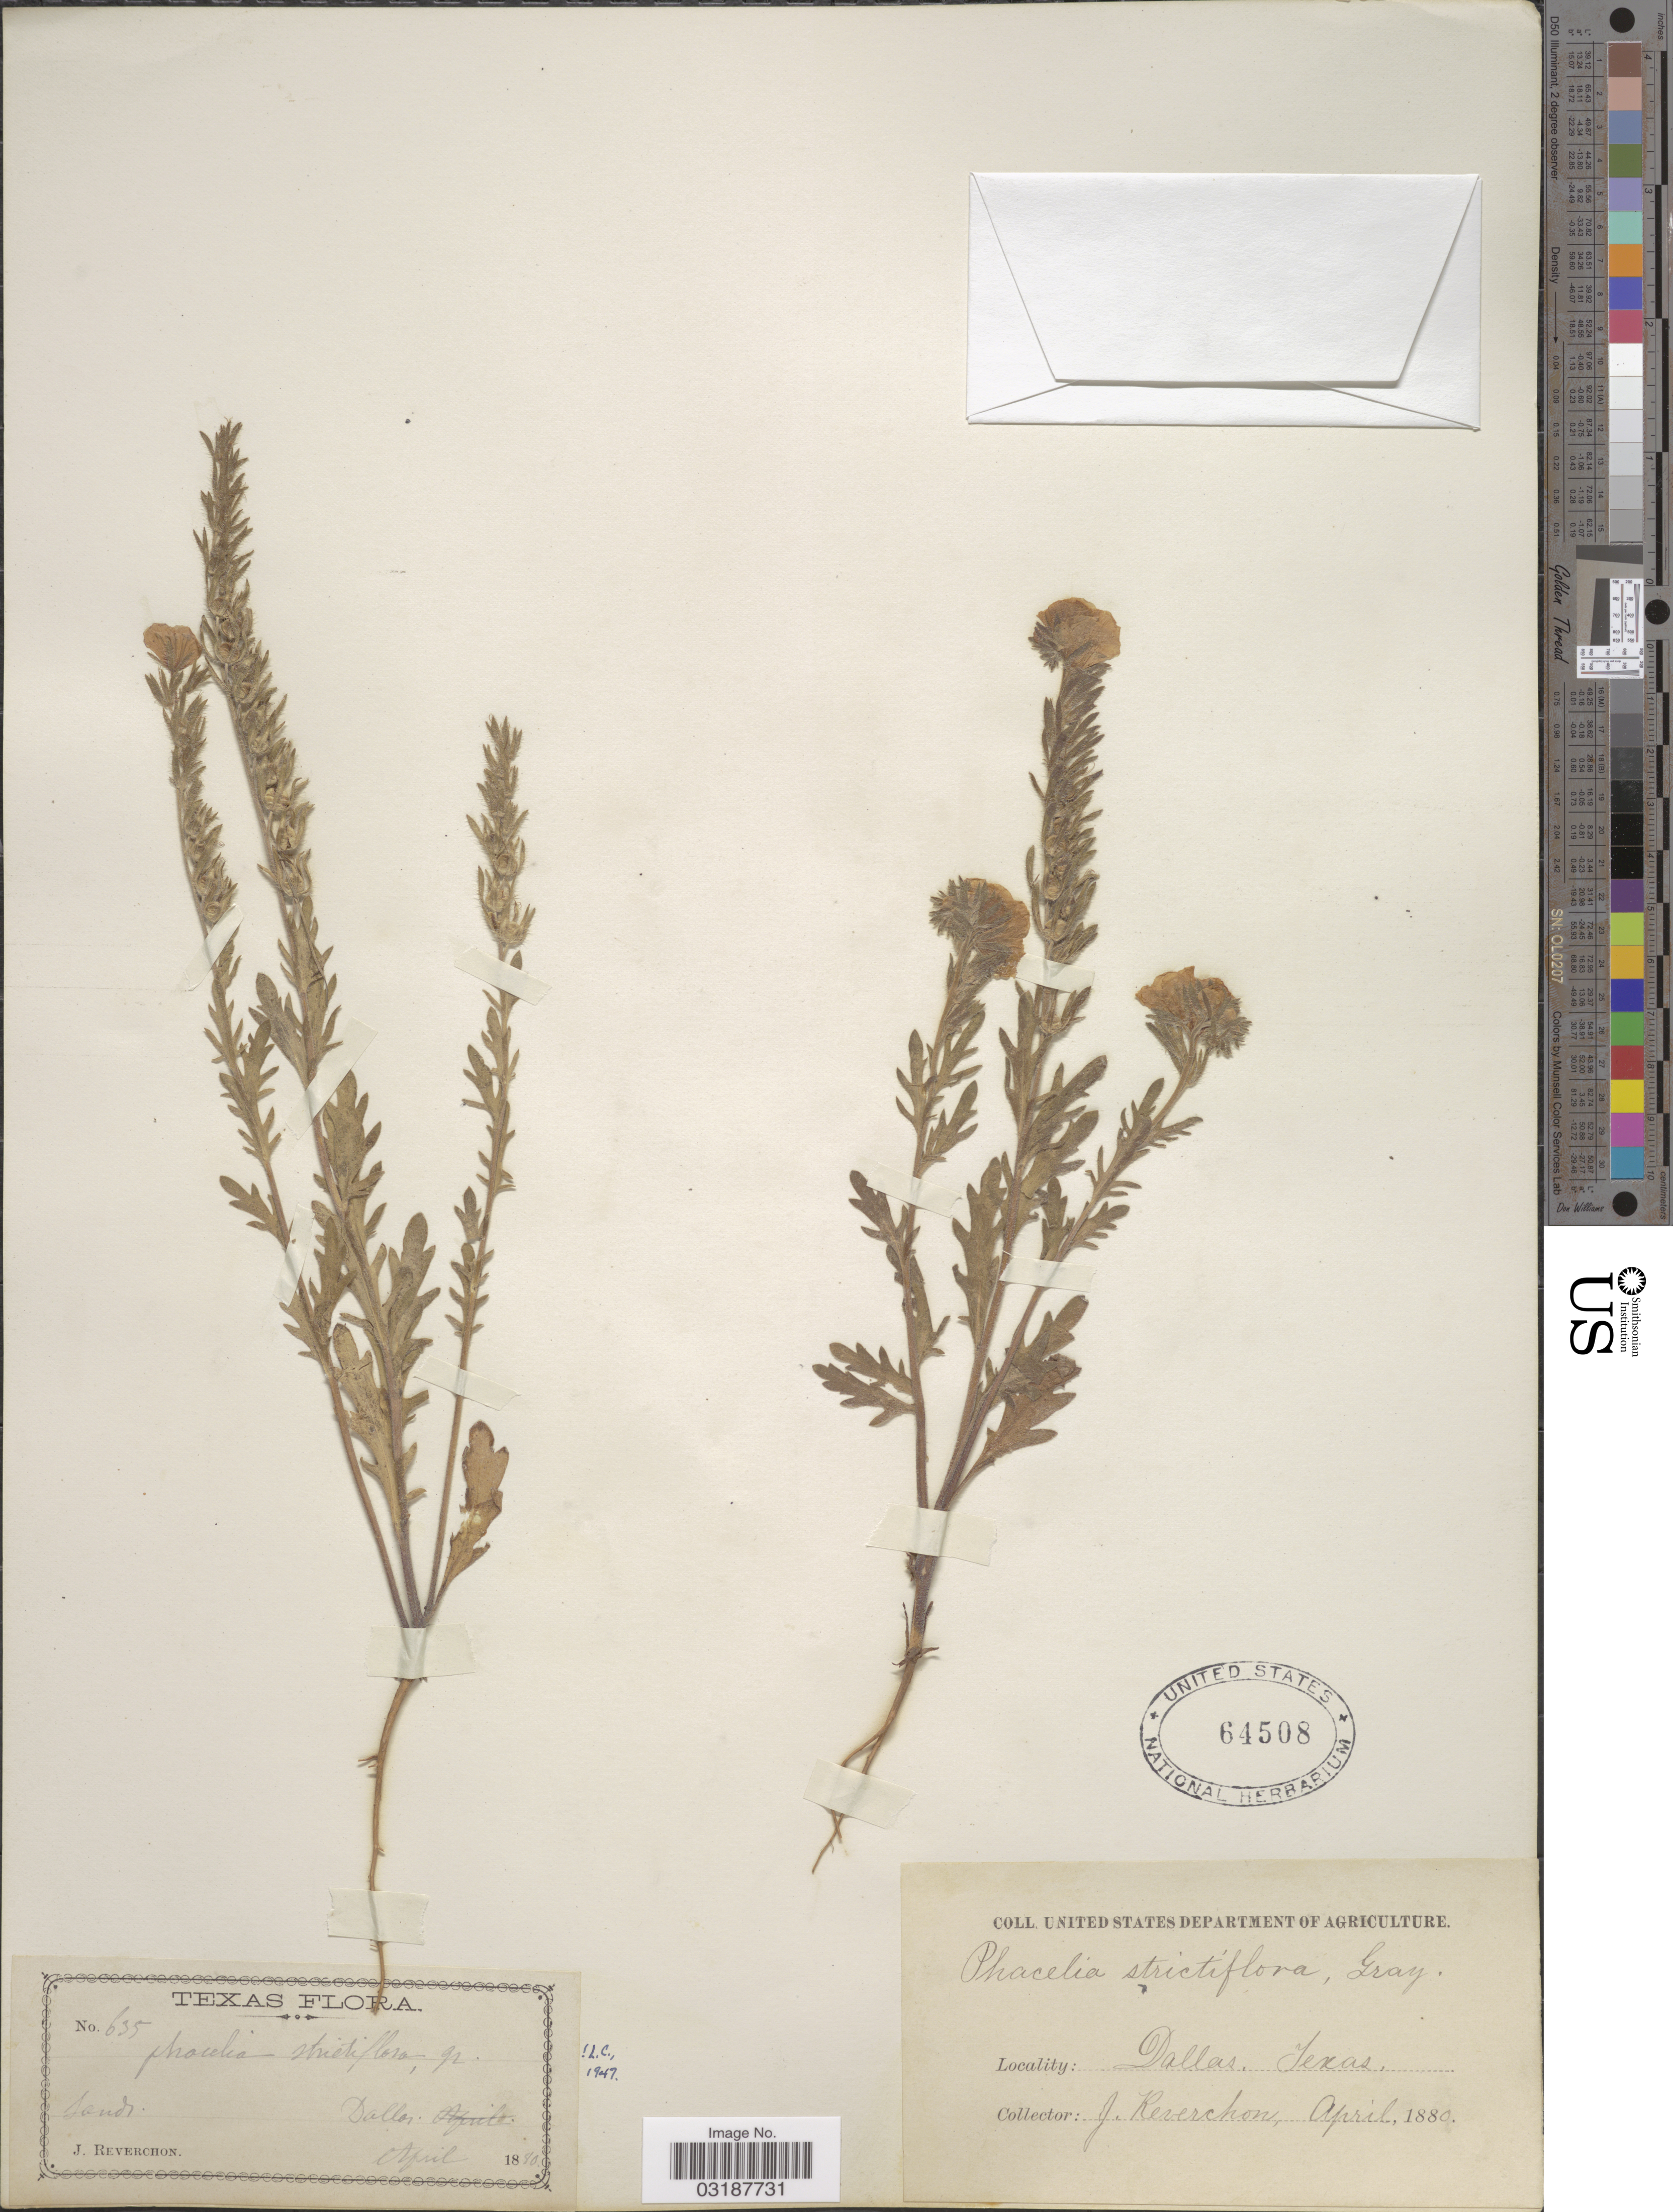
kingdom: Plantae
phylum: Tracheophyta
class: Magnoliopsida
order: Boraginales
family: Hydrophyllaceae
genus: Phacelia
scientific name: Phacelia strictiflora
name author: (Engelm. & A. Gray) A. Gray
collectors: J. Reverchon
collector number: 635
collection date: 1880-04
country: United States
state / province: Texas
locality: Sands, Dallas.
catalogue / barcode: US 64508